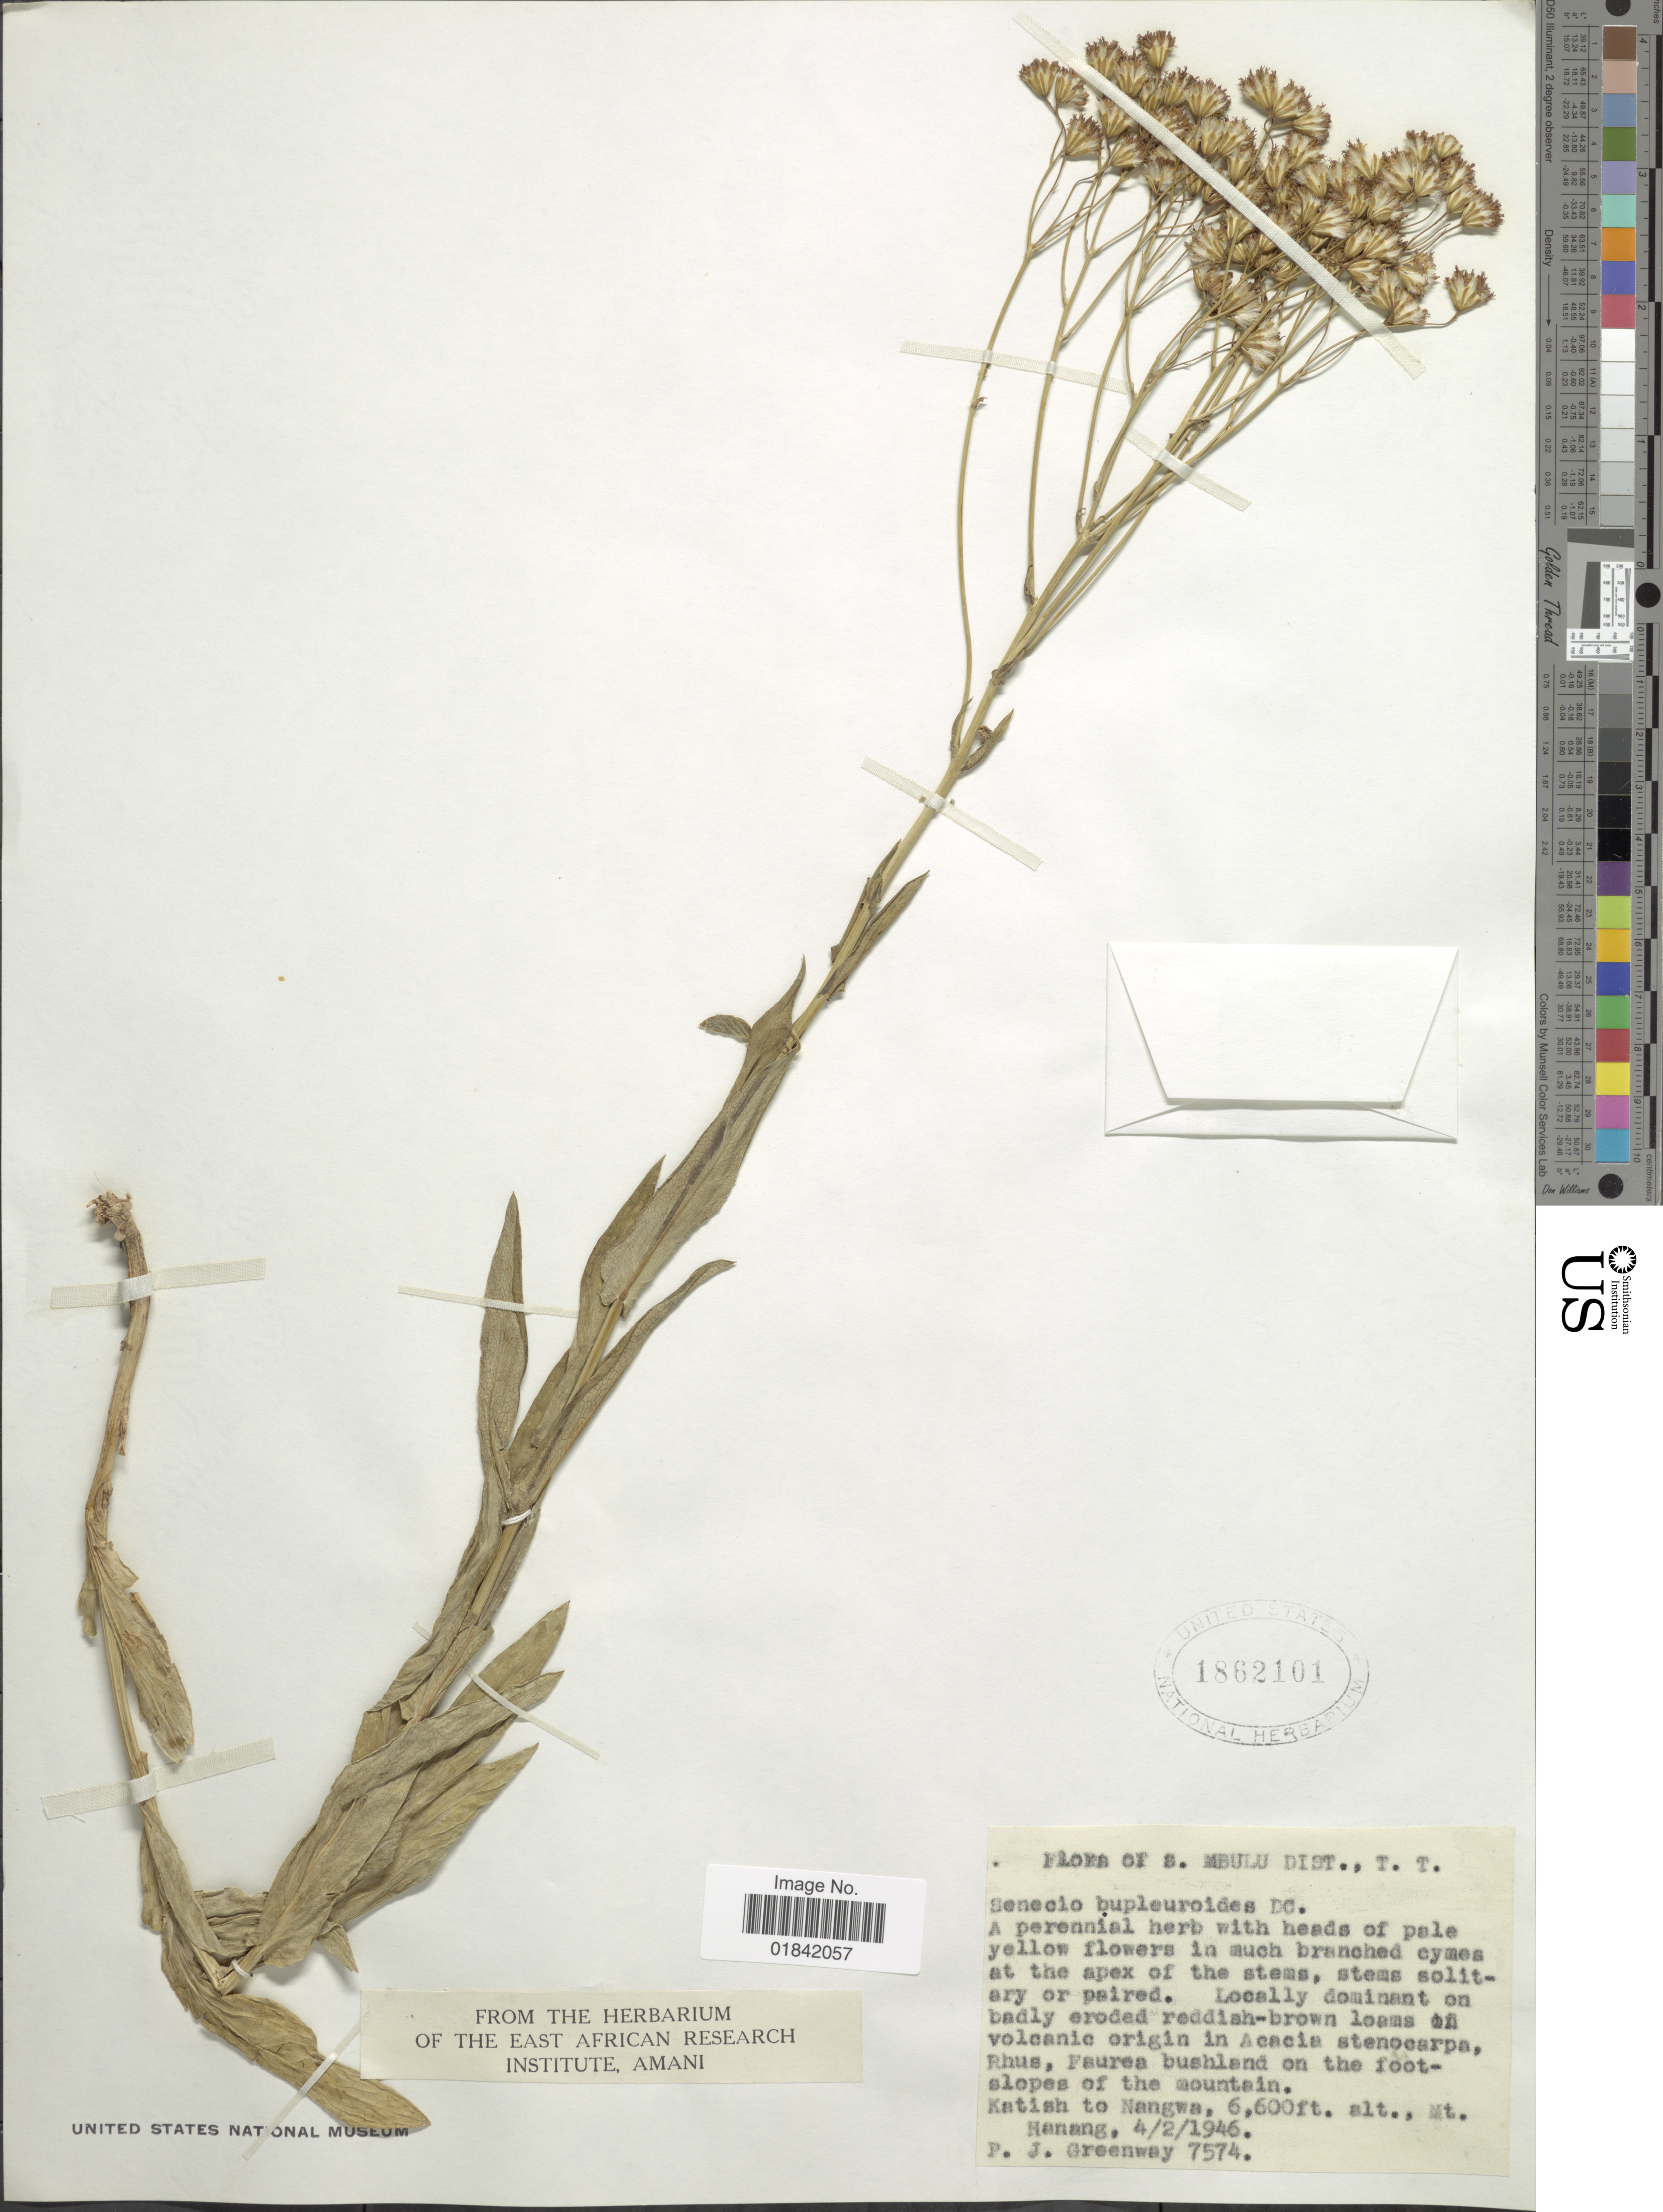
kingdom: Plantae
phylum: Tracheophyta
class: Magnoliopsida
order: Asterales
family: Asteraceae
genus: Senecio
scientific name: Senecio bupleuroides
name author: DC.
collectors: P. J. Greenway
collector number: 7574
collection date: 1946-02-04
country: Tanzania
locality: S. Mbulu Dist., T. T., Katish to Nangwa, Mt. Hanang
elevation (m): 2012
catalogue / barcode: US 1862101